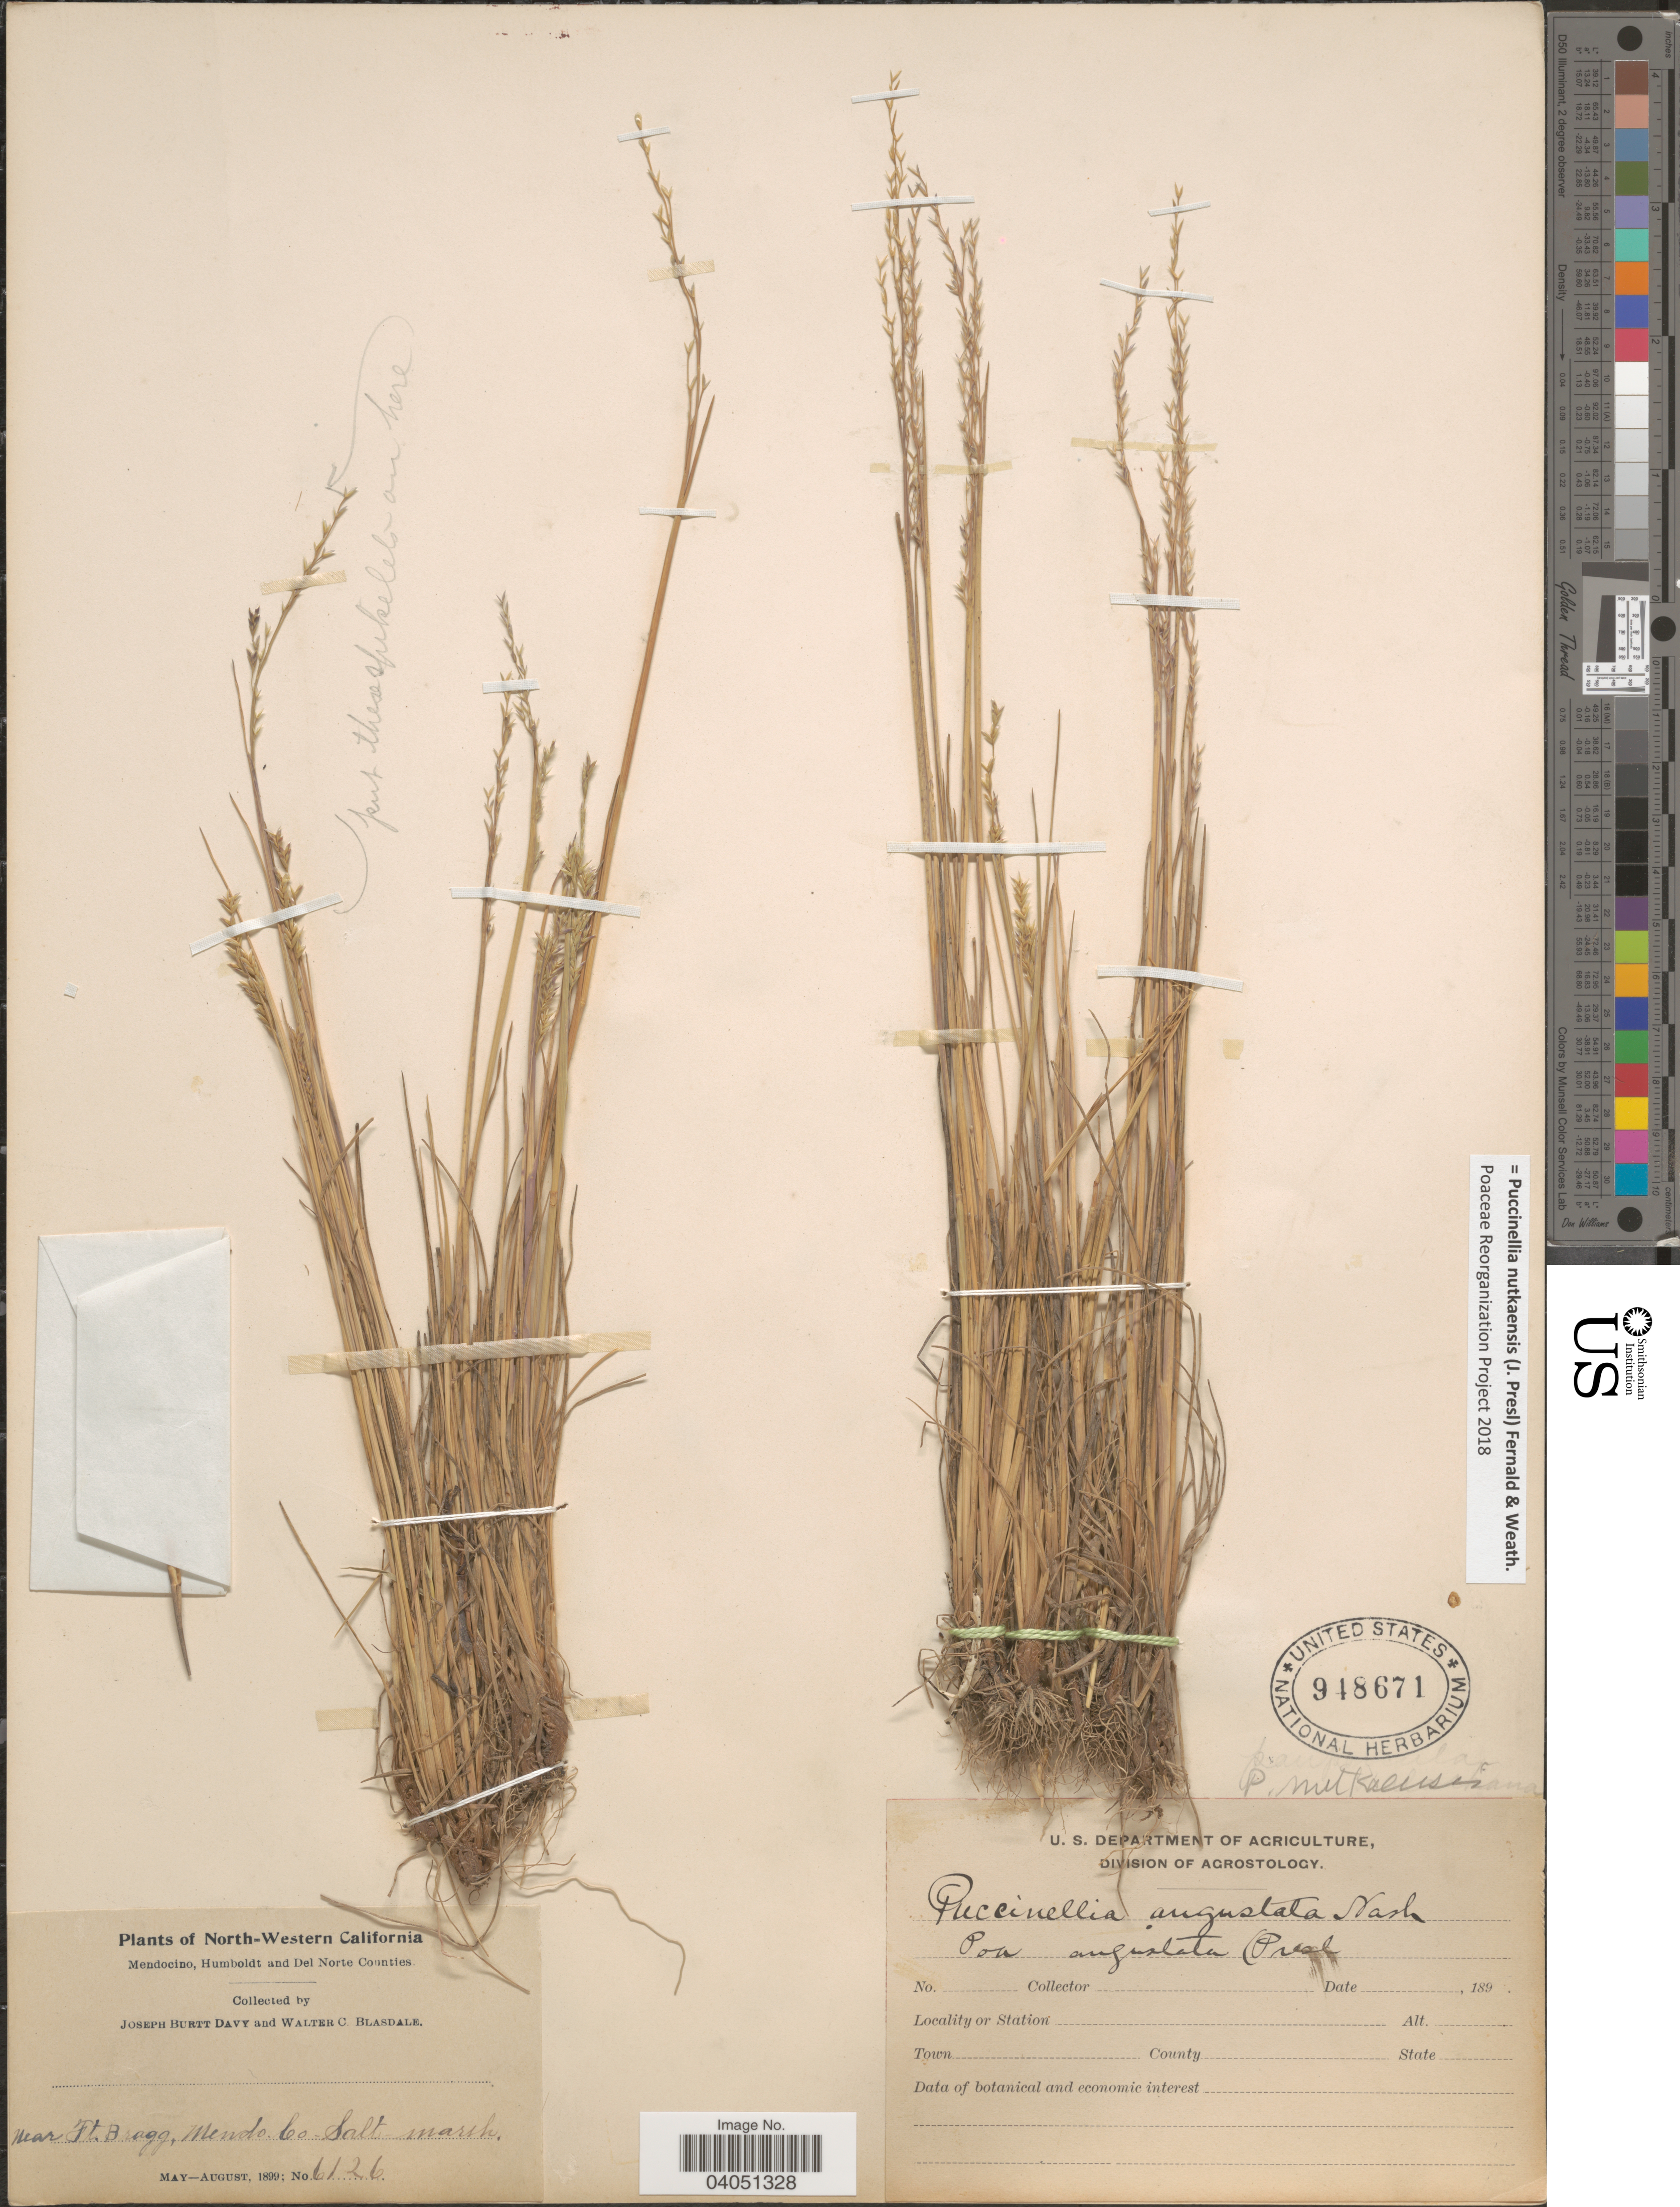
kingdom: Plantae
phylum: Tracheophyta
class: Liliopsida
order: Poales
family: Poaceae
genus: Puccinellia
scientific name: Puccinellia nutkaensis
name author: (J. Presl) Fernald & Weath.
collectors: J. Burtt Davy & W. Blasdale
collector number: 6126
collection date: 1899-05/1899-08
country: United States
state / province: California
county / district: Mendocino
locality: North-Western California. Near Ft. Bragg, Mendocino Co- Salt marsh.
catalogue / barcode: US 948671